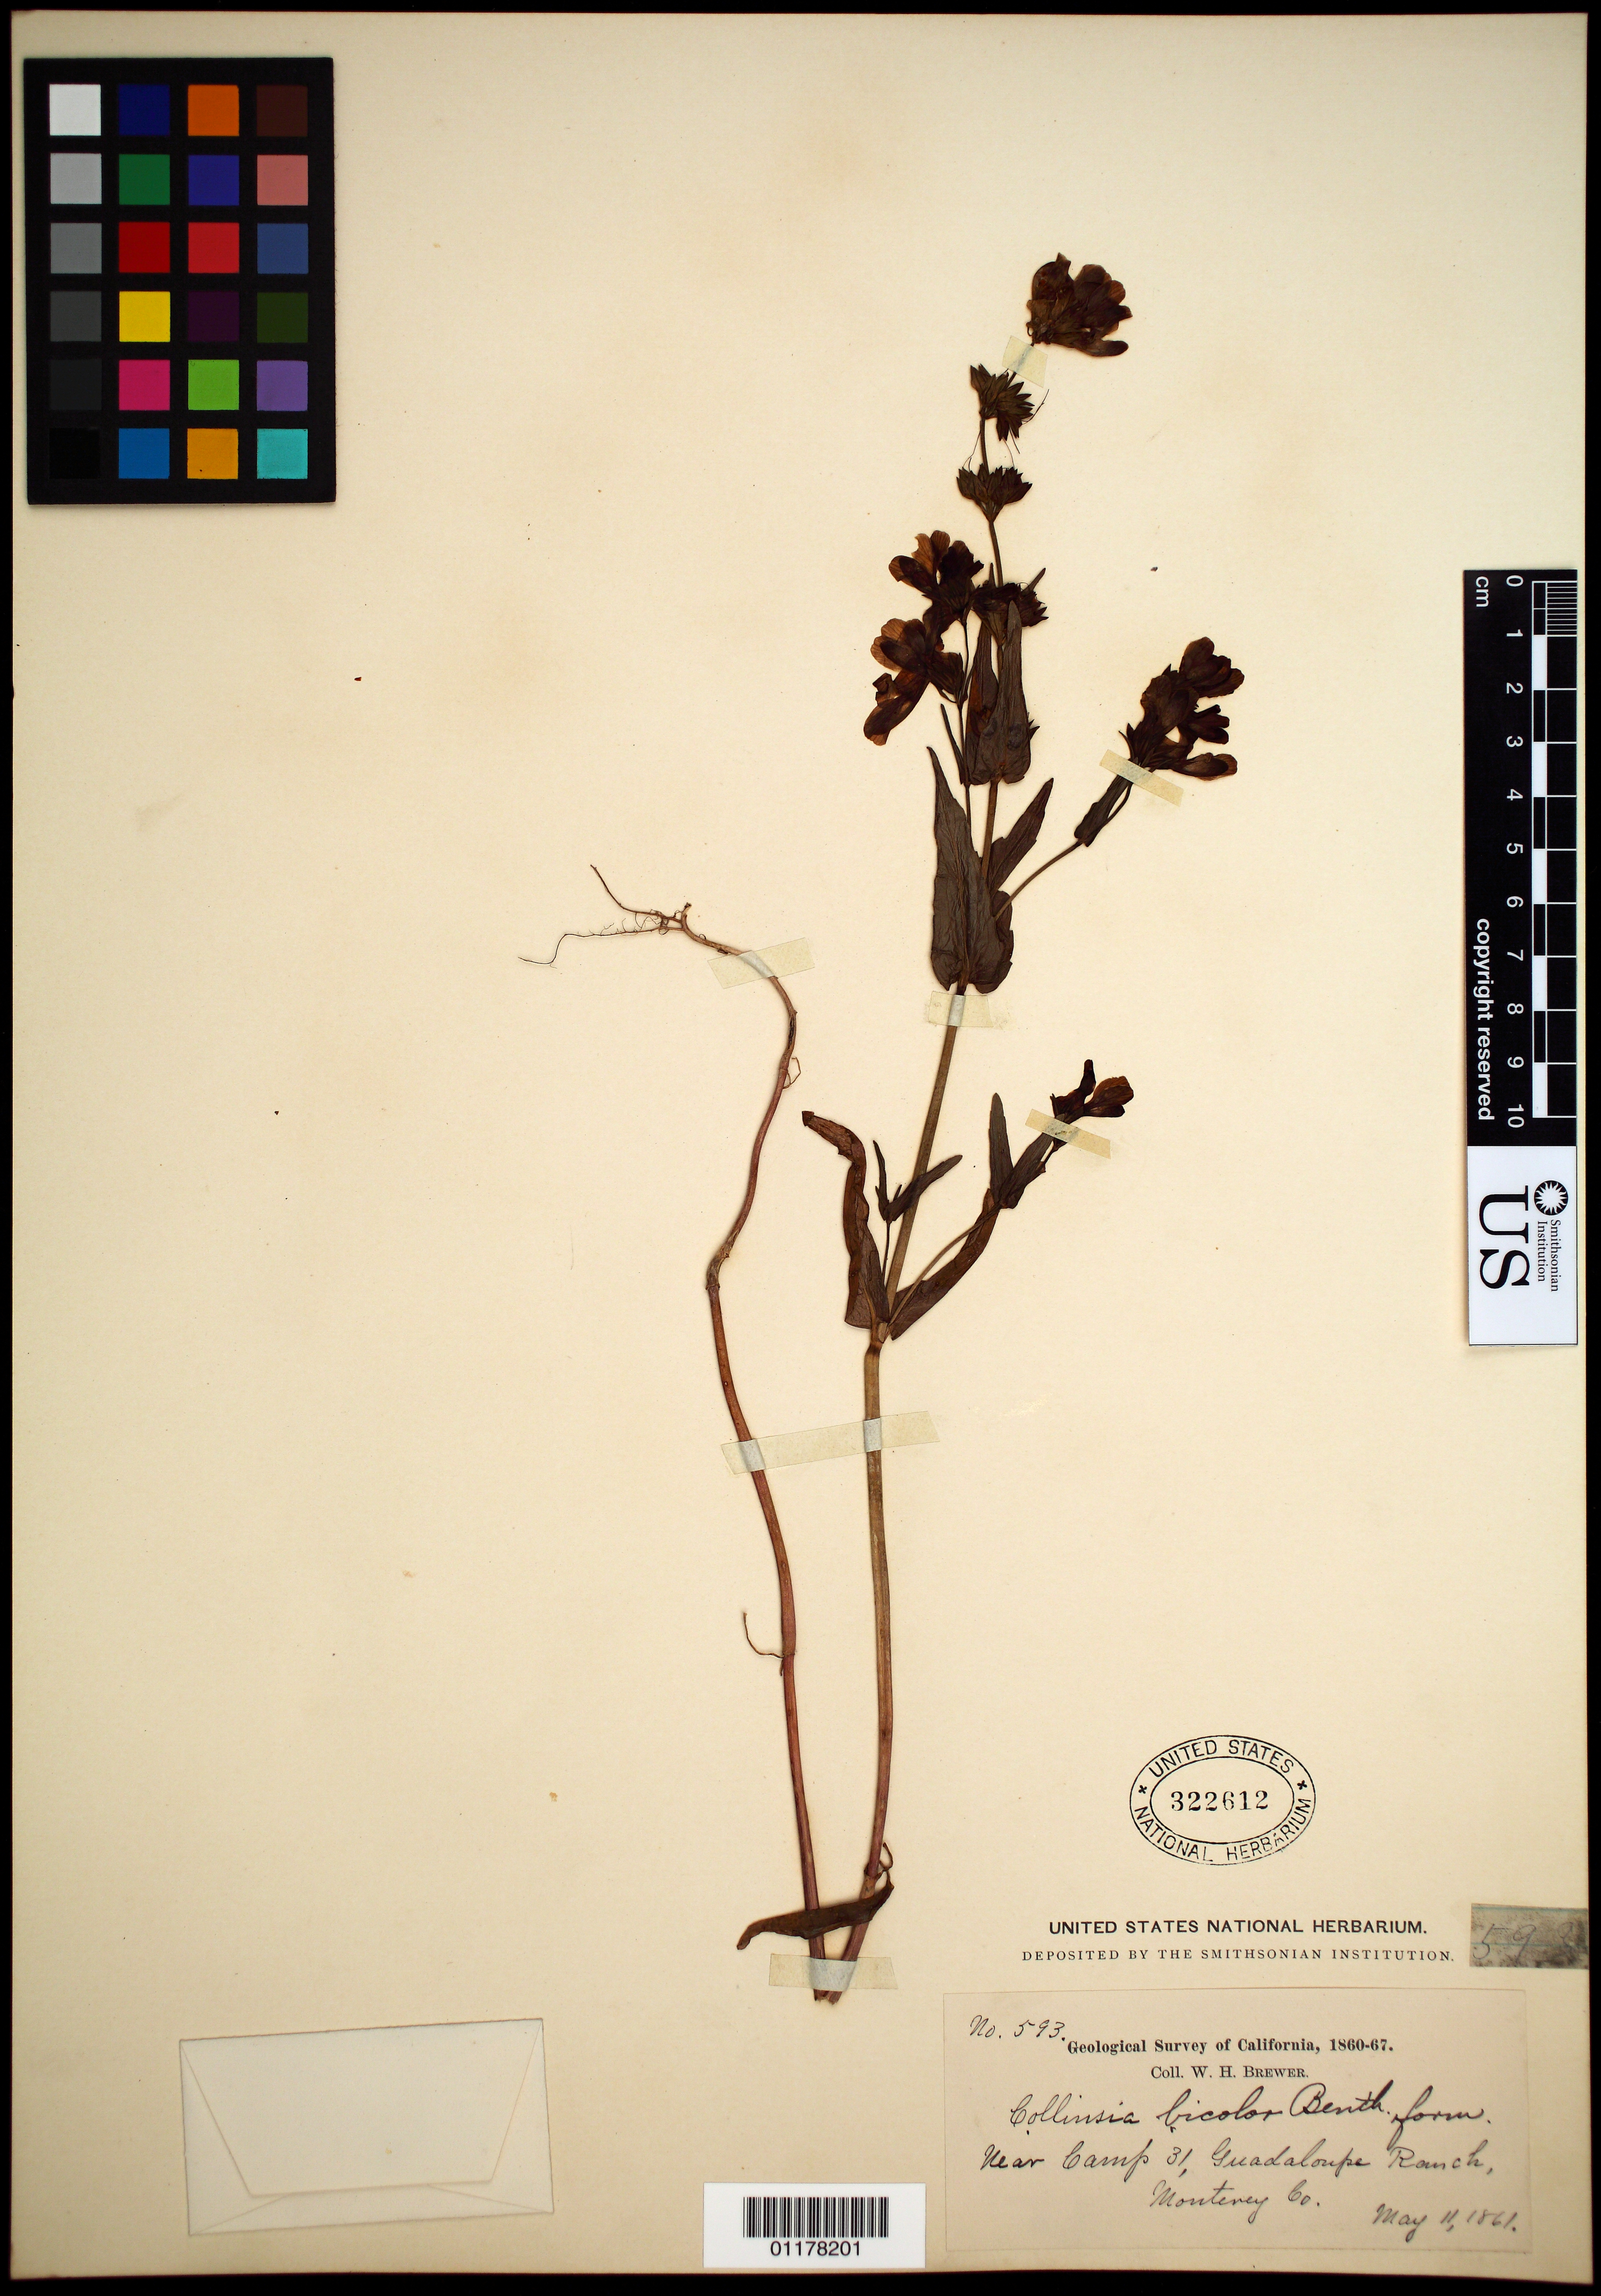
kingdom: Plantae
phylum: Tracheophyta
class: Magnoliopsida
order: Lamiales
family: Plantaginaceae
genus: Collinsia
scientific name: Collinsia bicolor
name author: Raf.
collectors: W. H. Brewer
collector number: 593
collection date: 1861-05-11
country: United States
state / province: California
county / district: Monterey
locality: near Camp 31, Guadaloupe Ranch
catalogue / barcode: US 322612